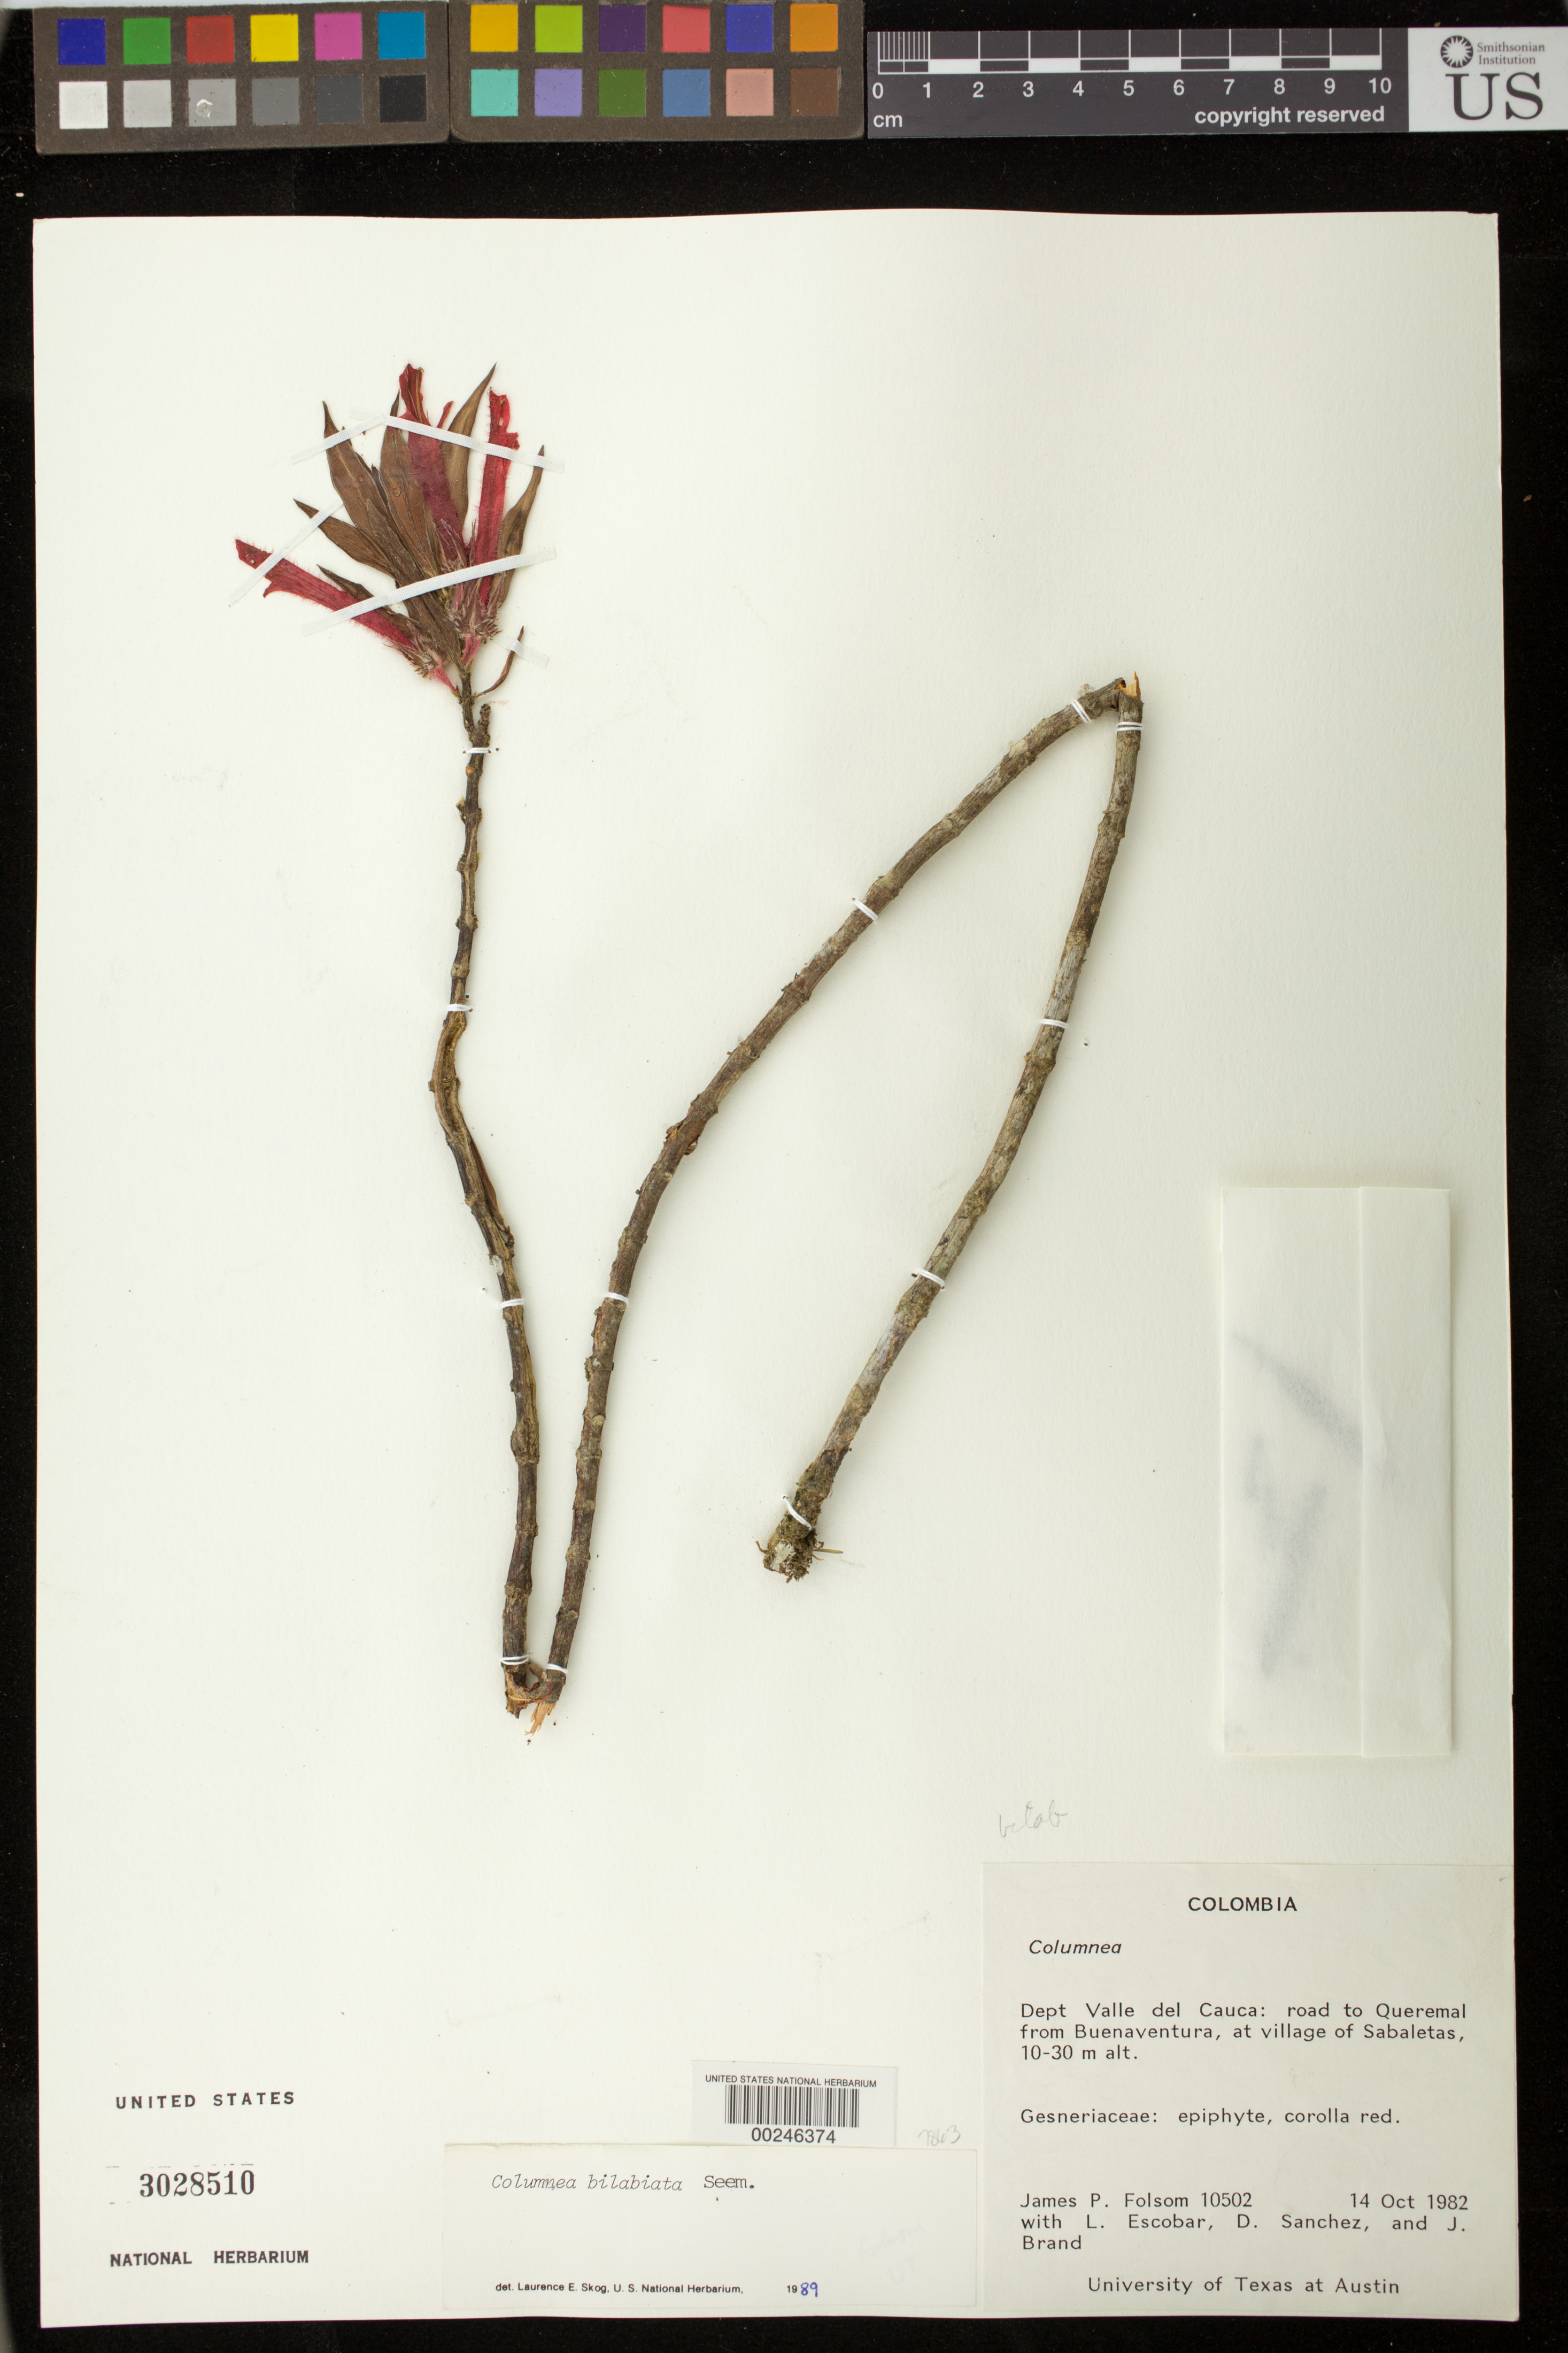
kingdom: Plantae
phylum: Tracheophyta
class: Magnoliopsida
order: Lamiales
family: Gesneriaceae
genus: Columnea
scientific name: Columnea bilabiata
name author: Seem.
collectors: J. P. Folsom, L. K. de Escobar, D. Sanchez & J. Brand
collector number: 10502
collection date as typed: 14 Oct 1982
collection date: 1982-10-14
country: Colombia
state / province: Valle del Cauca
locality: Road to Queremal from Buenaventura, at village of Sabaletas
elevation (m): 10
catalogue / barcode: US 3028510